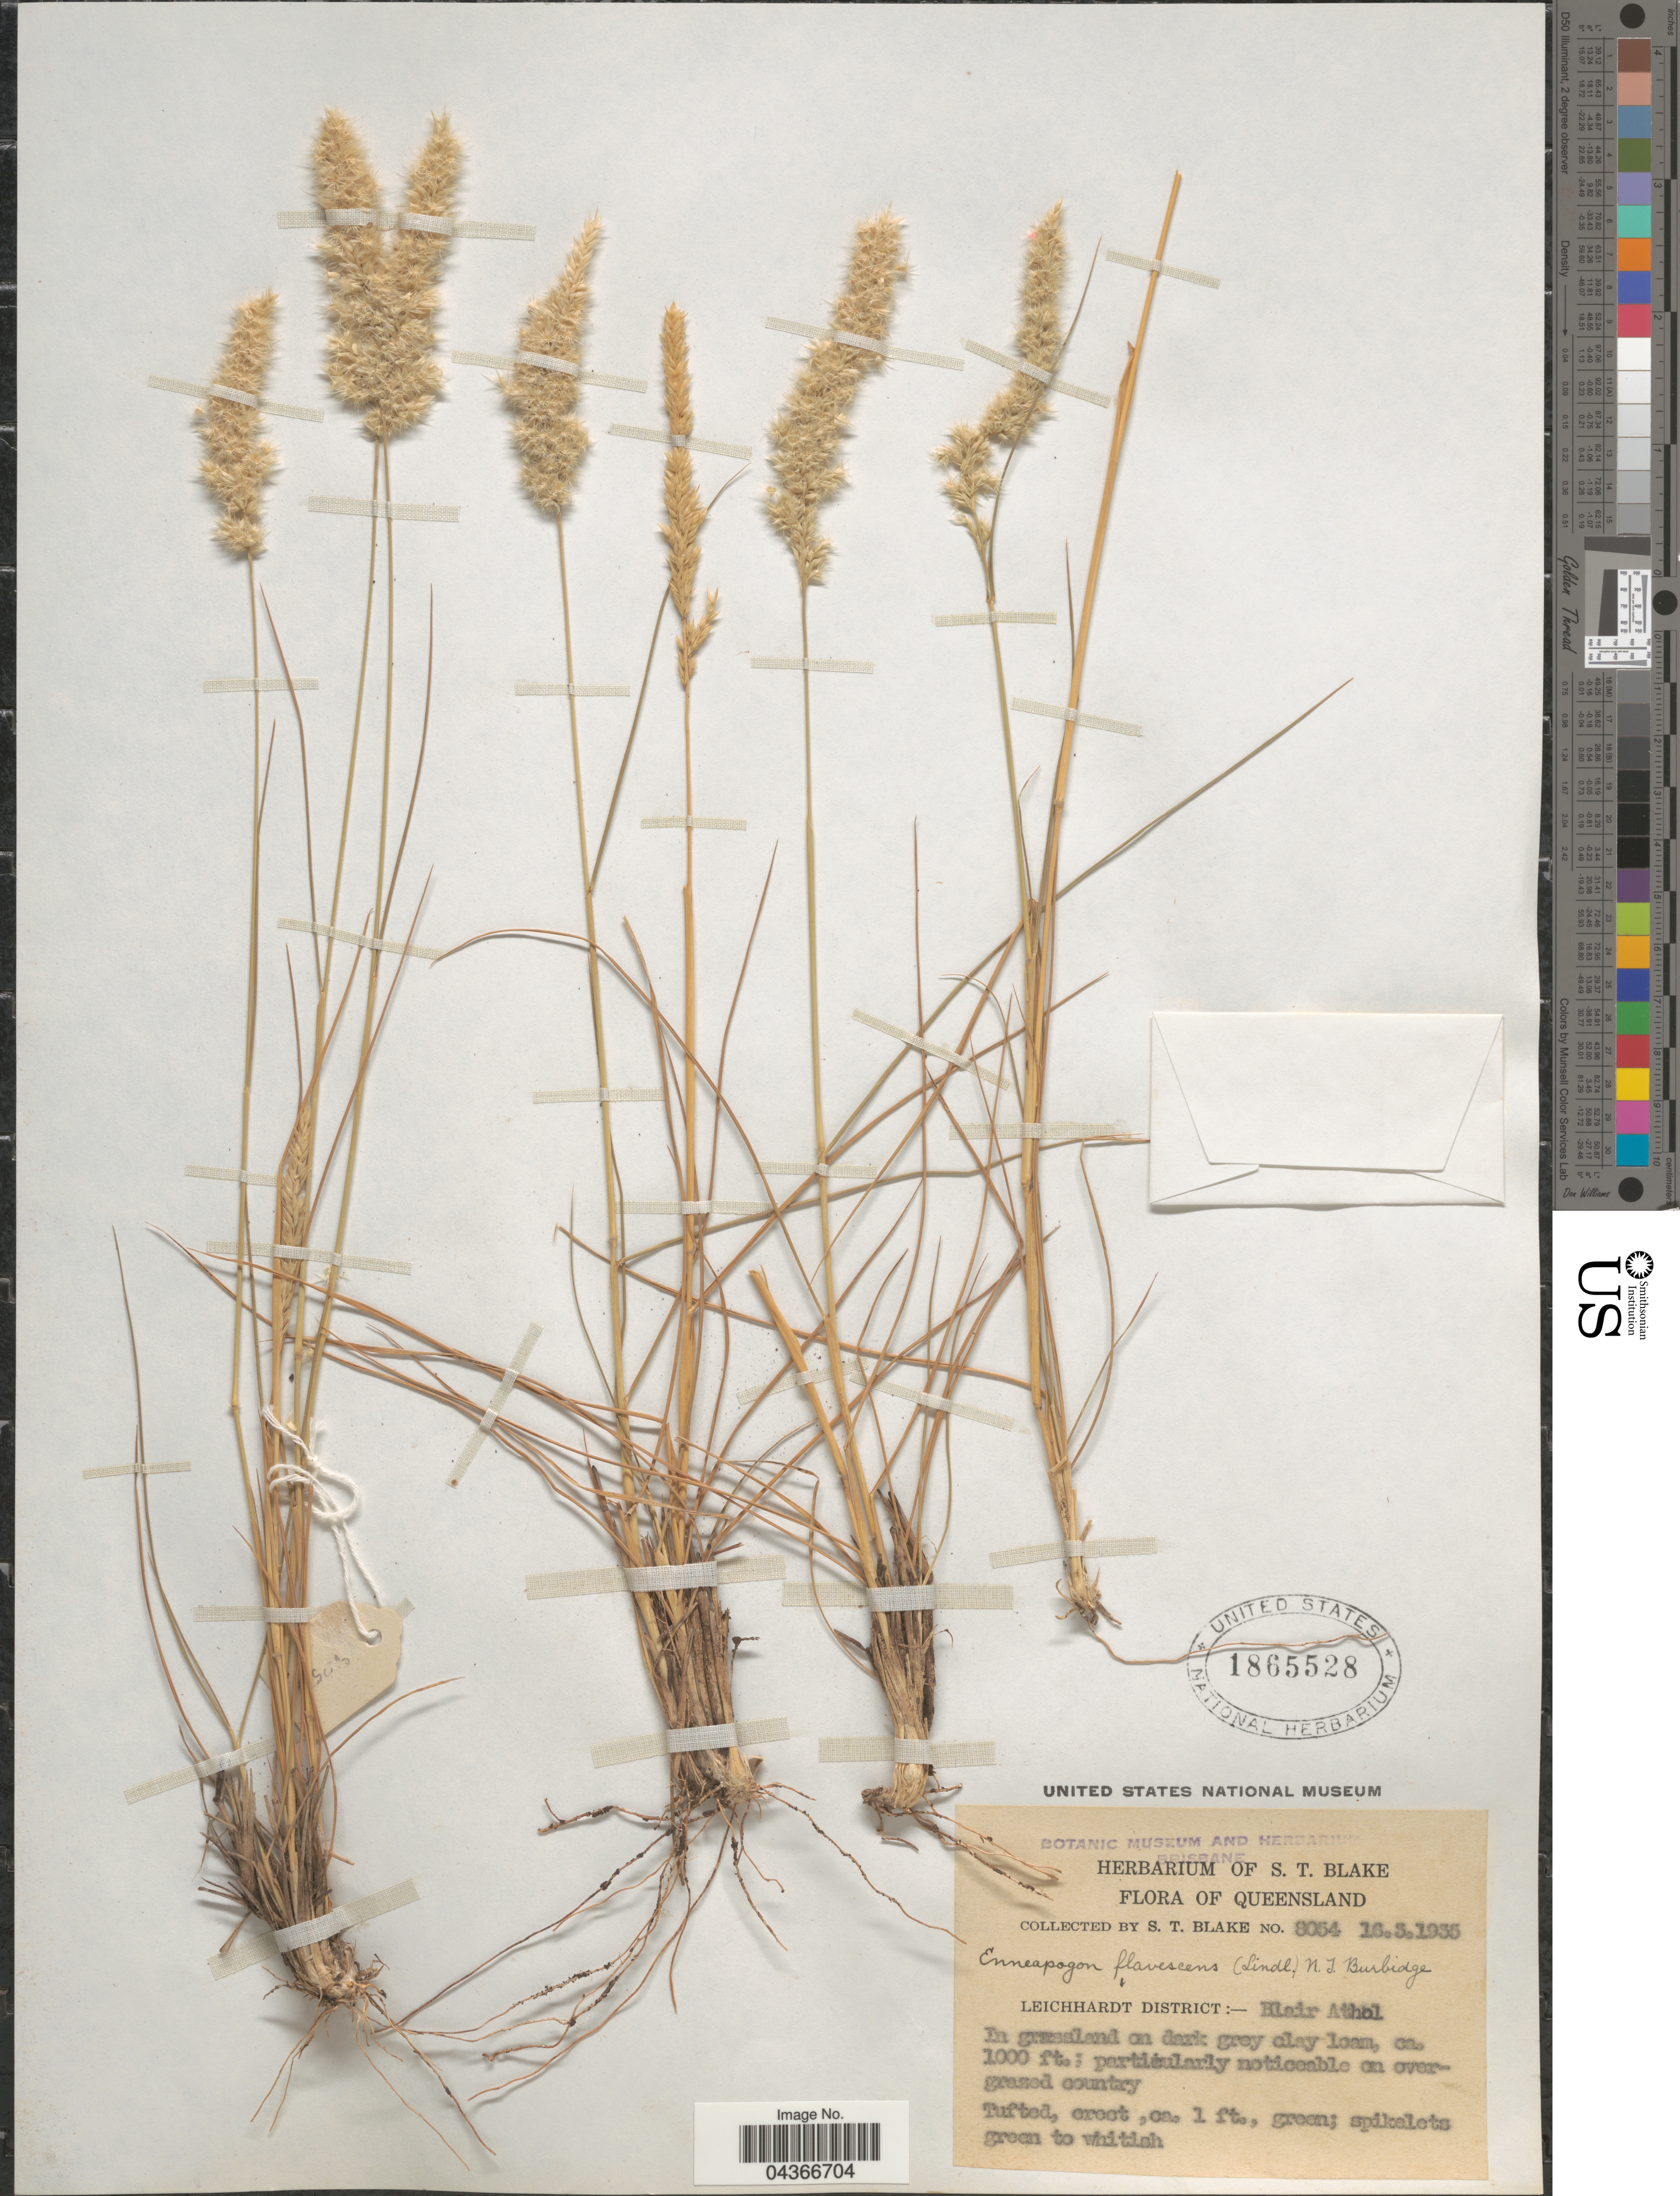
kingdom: Plantae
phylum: Tracheophyta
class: Liliopsida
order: Poales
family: Poaceae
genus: Enneapogon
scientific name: Enneapogon nigricans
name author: (R. Br.) P. Beauv.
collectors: S. T. Blake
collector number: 8054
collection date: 1935-03-16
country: Australia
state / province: Queensland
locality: Leichhardt District:- Blair Athol.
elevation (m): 305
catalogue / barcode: US 1865528